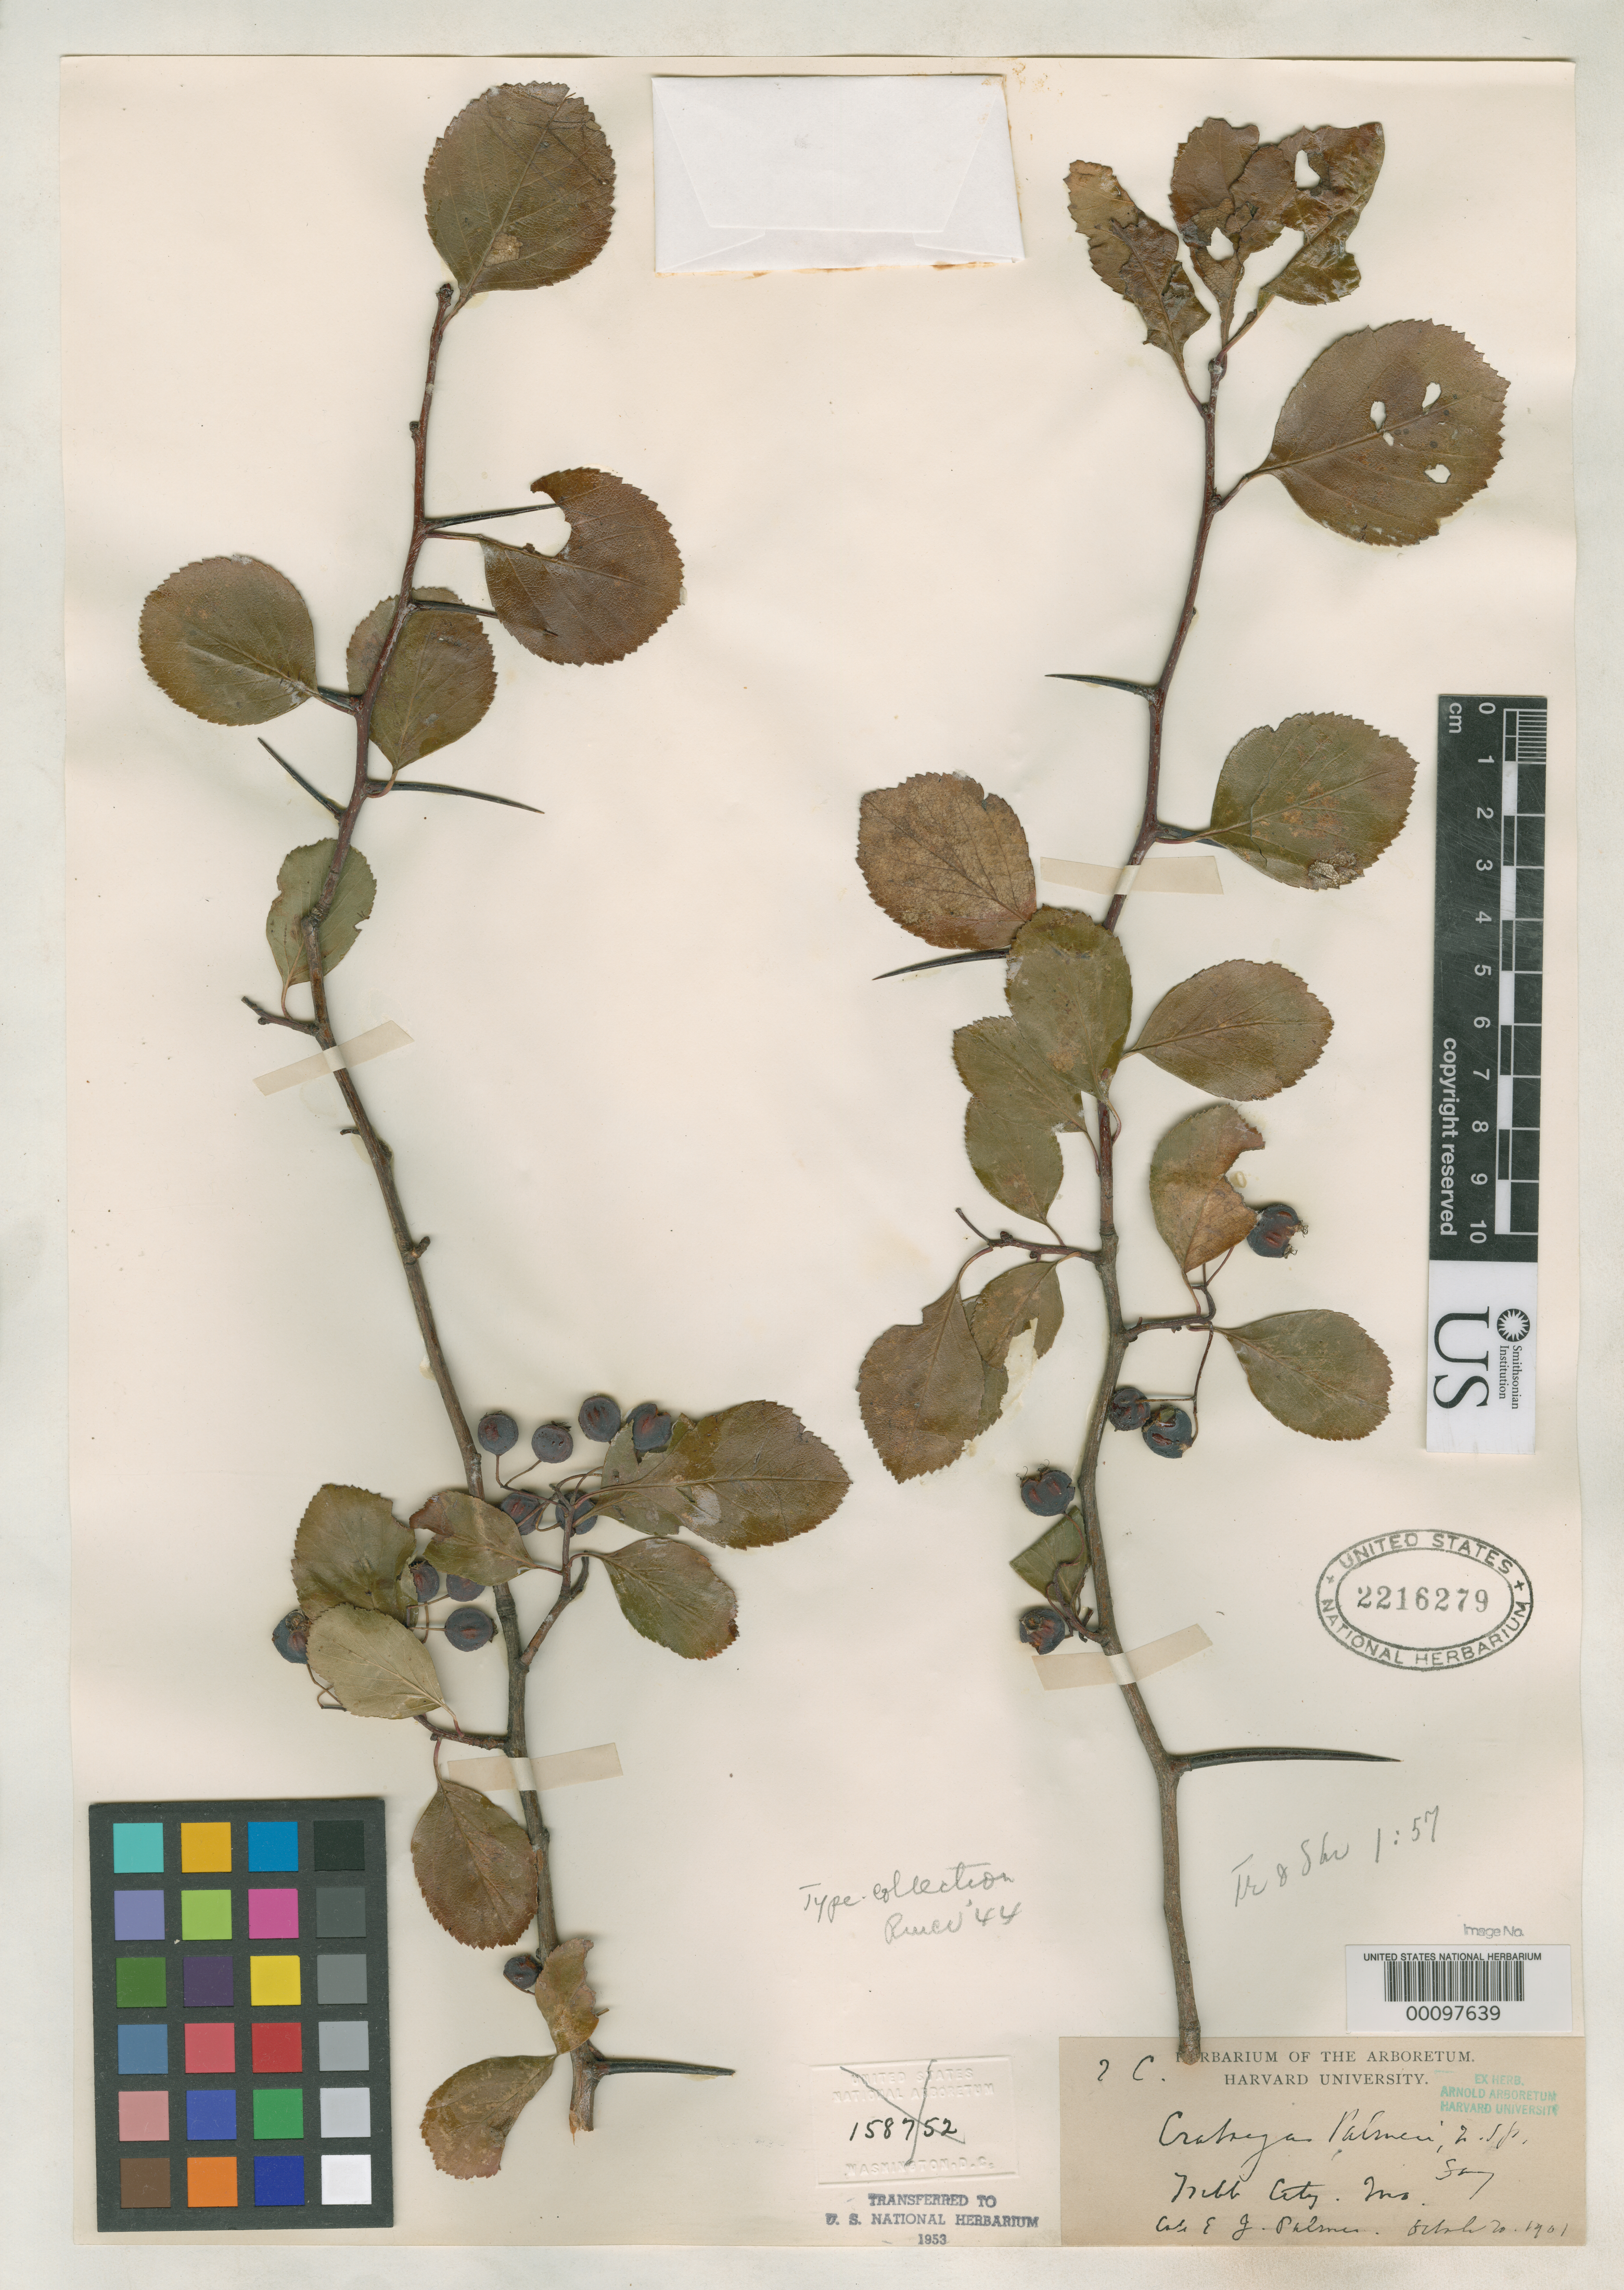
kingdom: Plantae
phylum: Tracheophyta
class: Magnoliopsida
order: Rosales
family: Rosaceae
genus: Crataegus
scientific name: Crataegus palmeri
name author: Sarg.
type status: Syntype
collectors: E. J. Palmer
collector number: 2 c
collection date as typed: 1901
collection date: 1901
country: United States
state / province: Missouri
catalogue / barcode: US 2216279